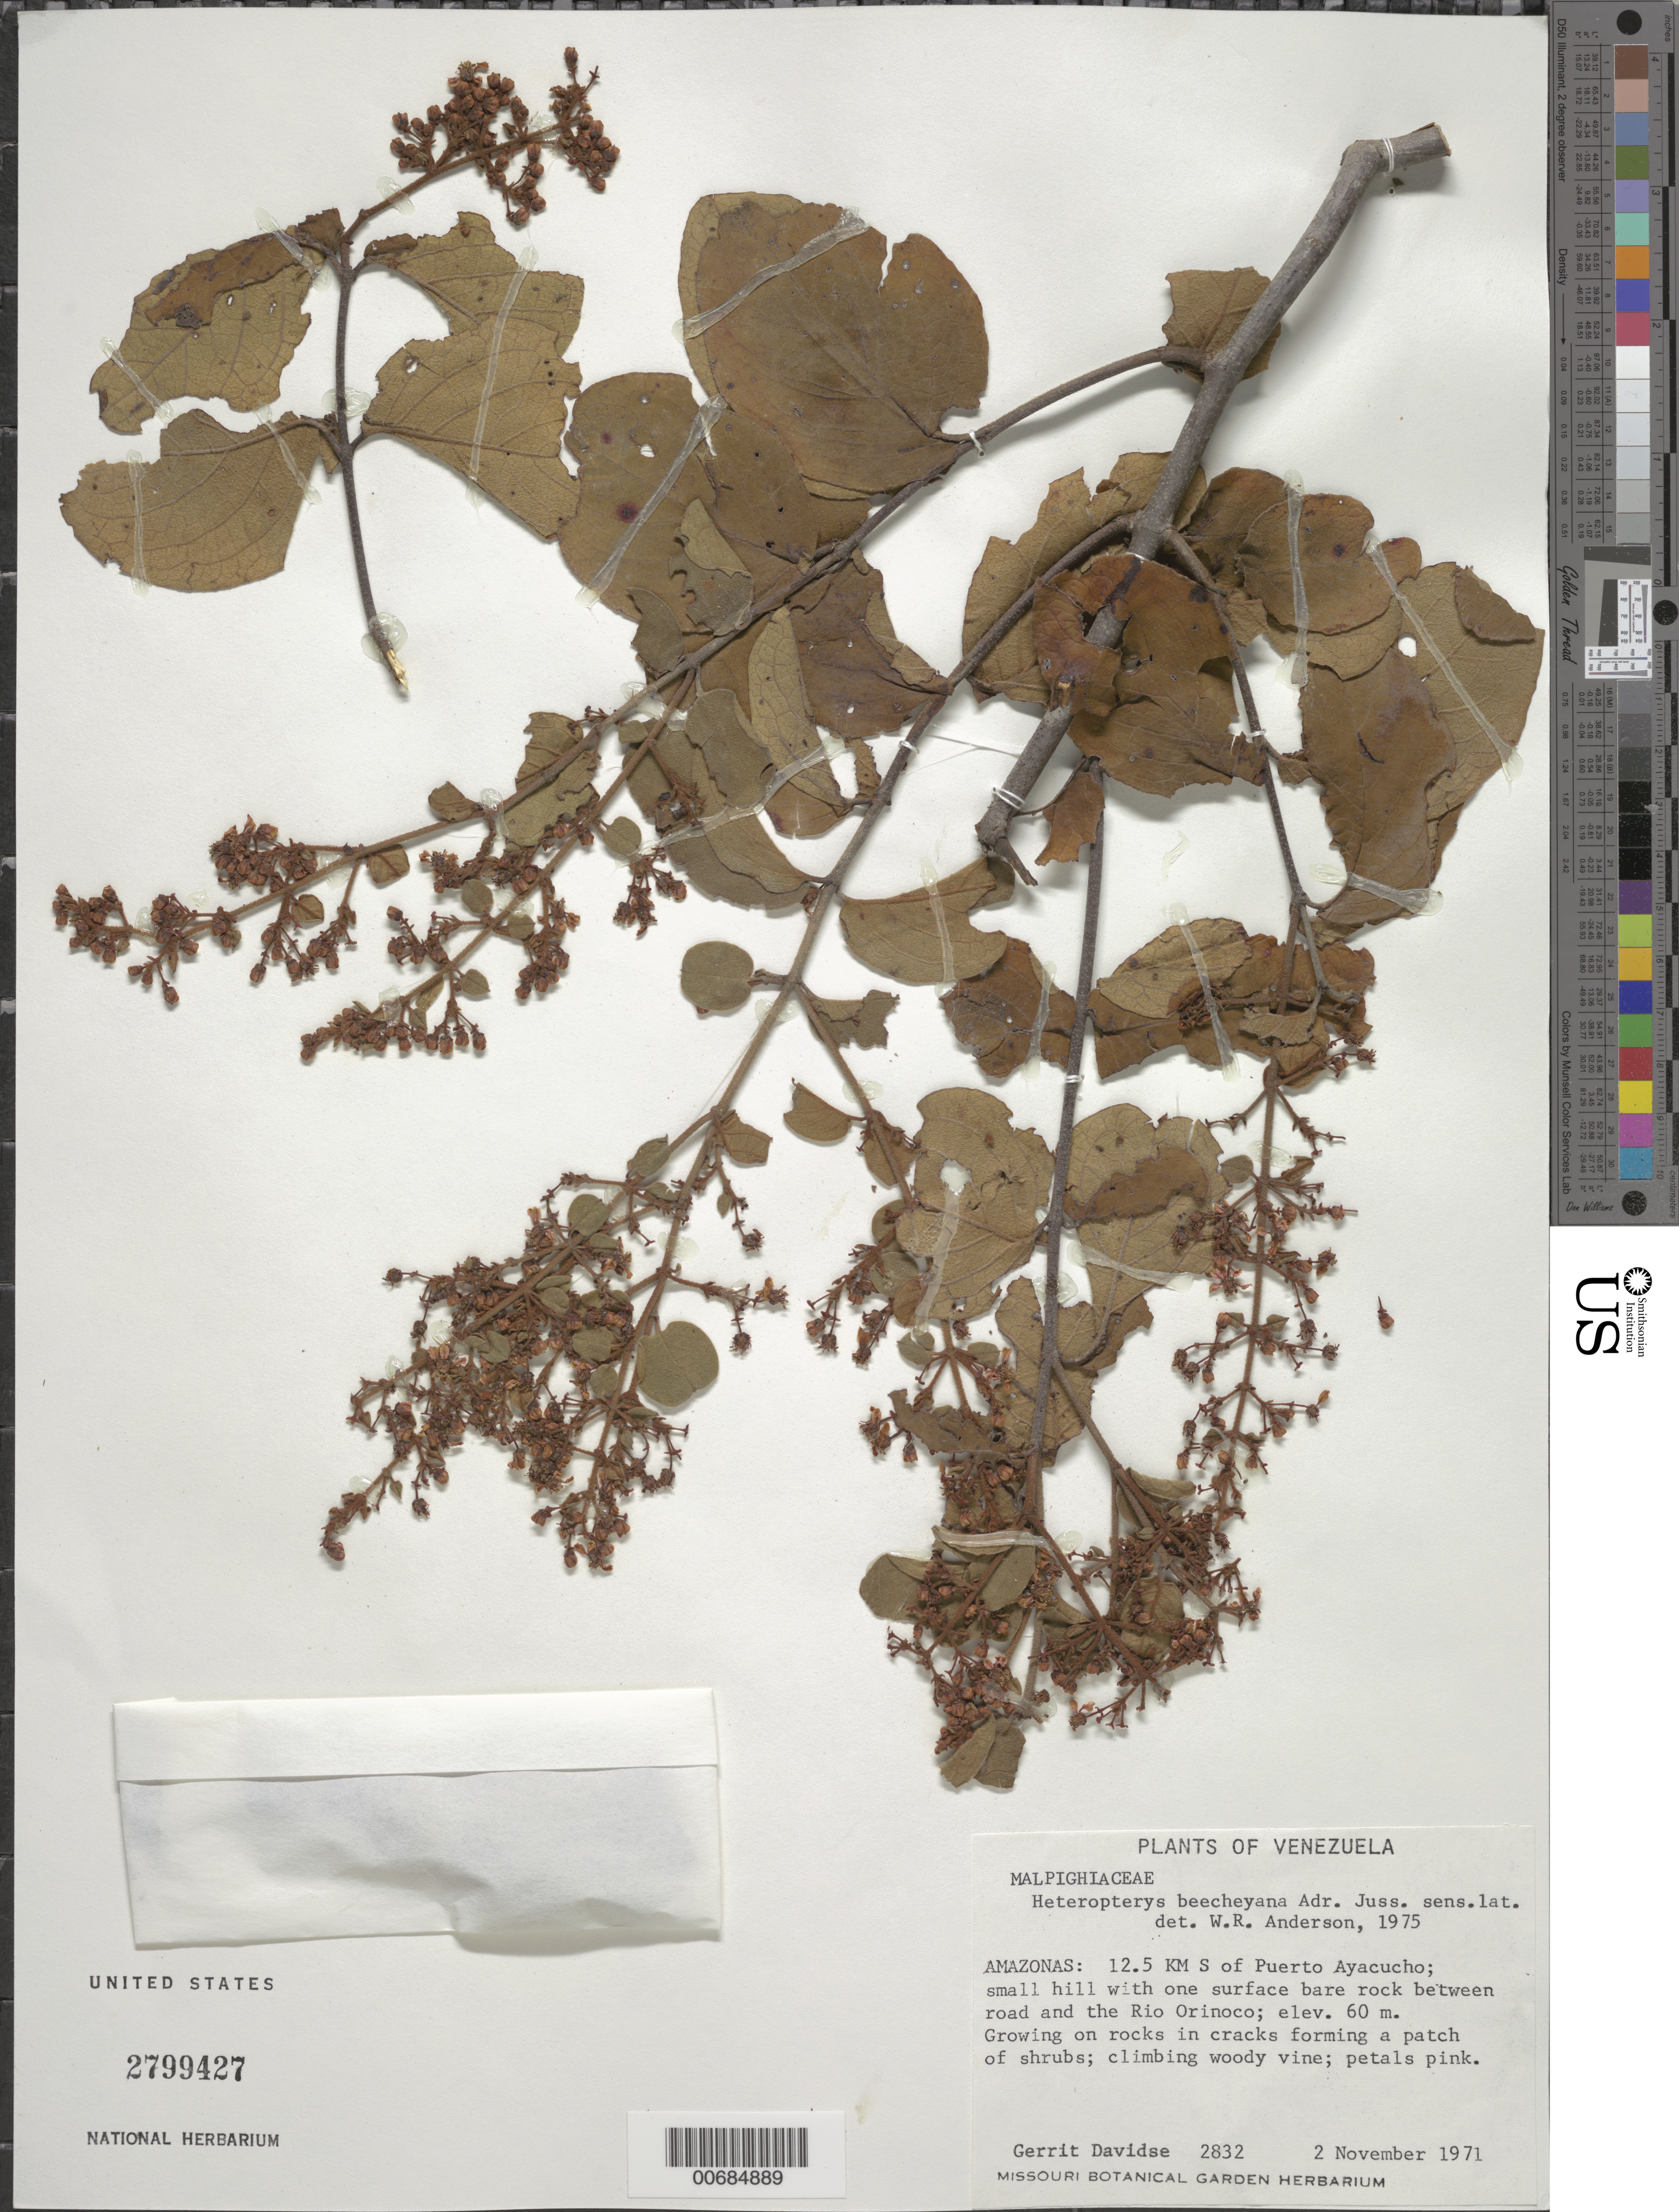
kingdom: Plantae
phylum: Tracheophyta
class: Magnoliopsida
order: Malpighiales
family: Malpighiaceae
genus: Heteropterys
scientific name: Heteropterys beecheyana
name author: A. Juss.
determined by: Anderson, W. R., (MICH), University of Michigan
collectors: G. Davidse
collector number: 2832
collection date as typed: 2-Nov-71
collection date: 1971-11-02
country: Venezuela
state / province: Amazonas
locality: Puerto Ayacucho, 12.5 km S of; Río Orinoco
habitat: Small hill, bare rock, betw road and river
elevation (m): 60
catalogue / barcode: US 2799427